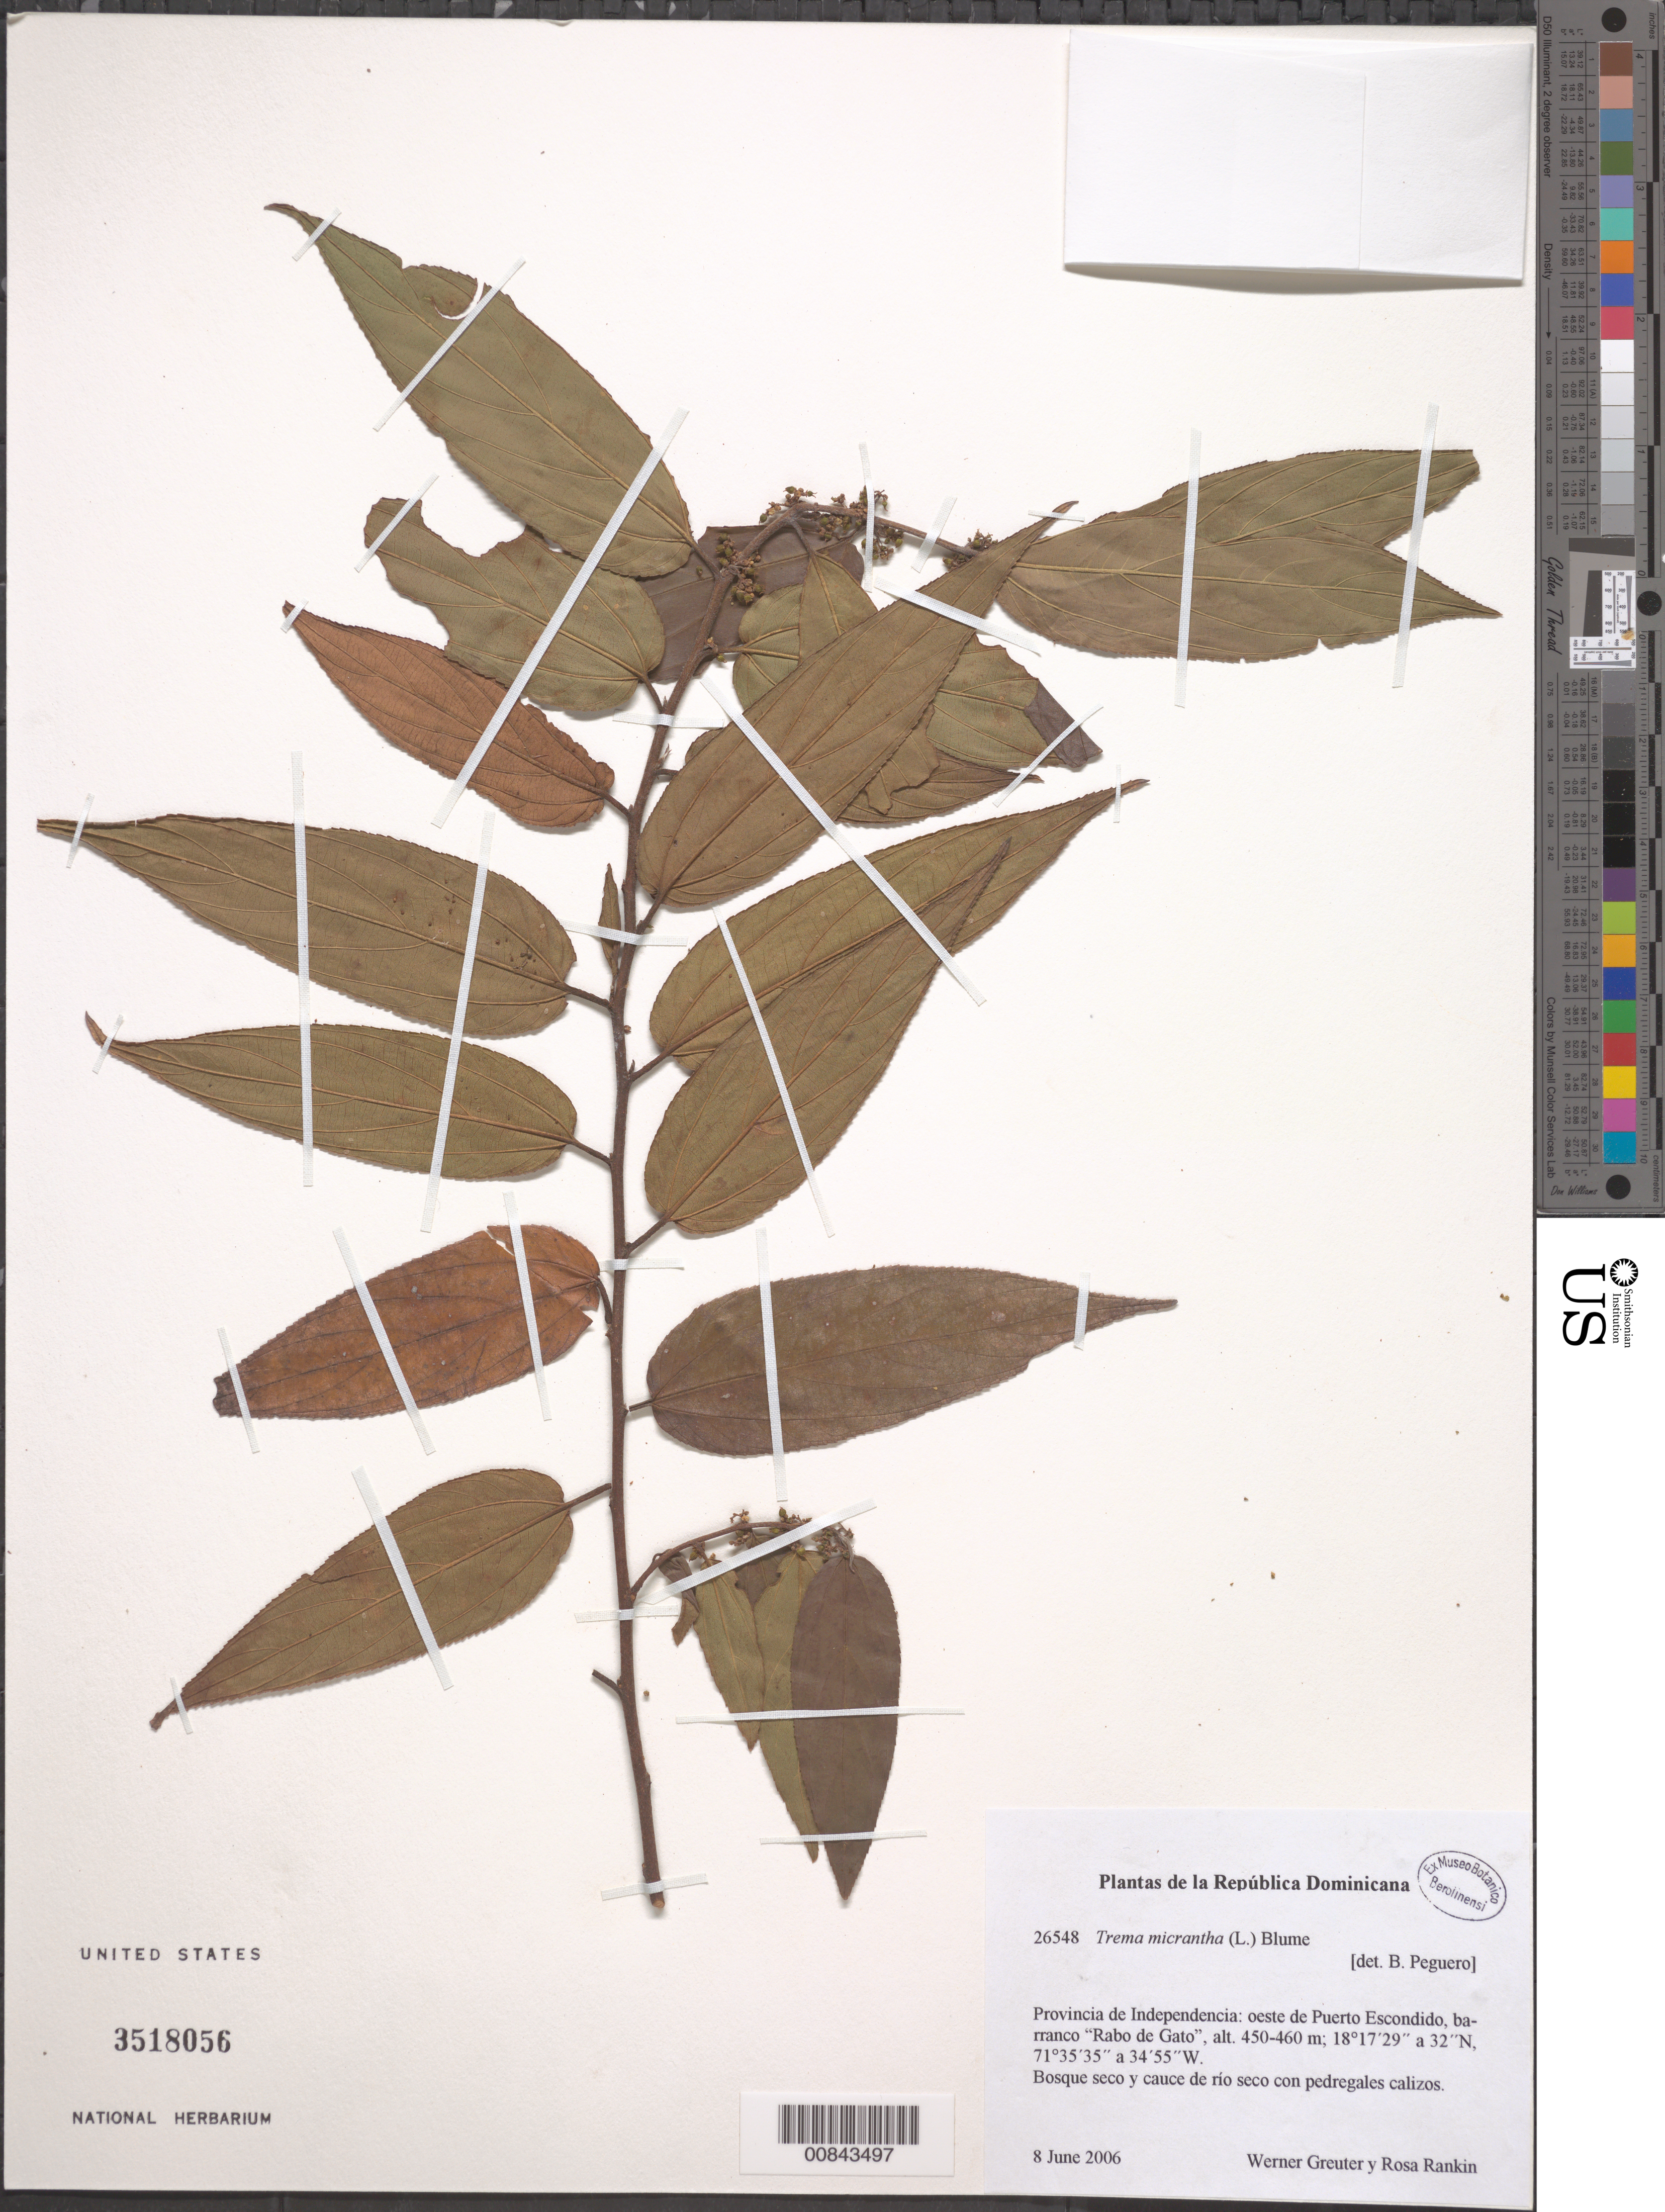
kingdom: Plantae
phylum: Tracheophyta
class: Magnoliopsida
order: Rosales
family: Cannabaceae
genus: Trema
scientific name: Trema micranthum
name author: (L.) Blume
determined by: Perguero, B.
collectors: W. Greuter & R. Rankin Rodriguez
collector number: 26548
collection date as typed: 08 Jun 2006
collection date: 2006-06-08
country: Dominican Republic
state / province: Independencia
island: Hispaniola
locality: oeste de Puerto Escondido, barranco "Rabo de Gato".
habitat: Bosque seco y cauce de rio seco con pedregales calizos.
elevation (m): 450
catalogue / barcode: US 3518056